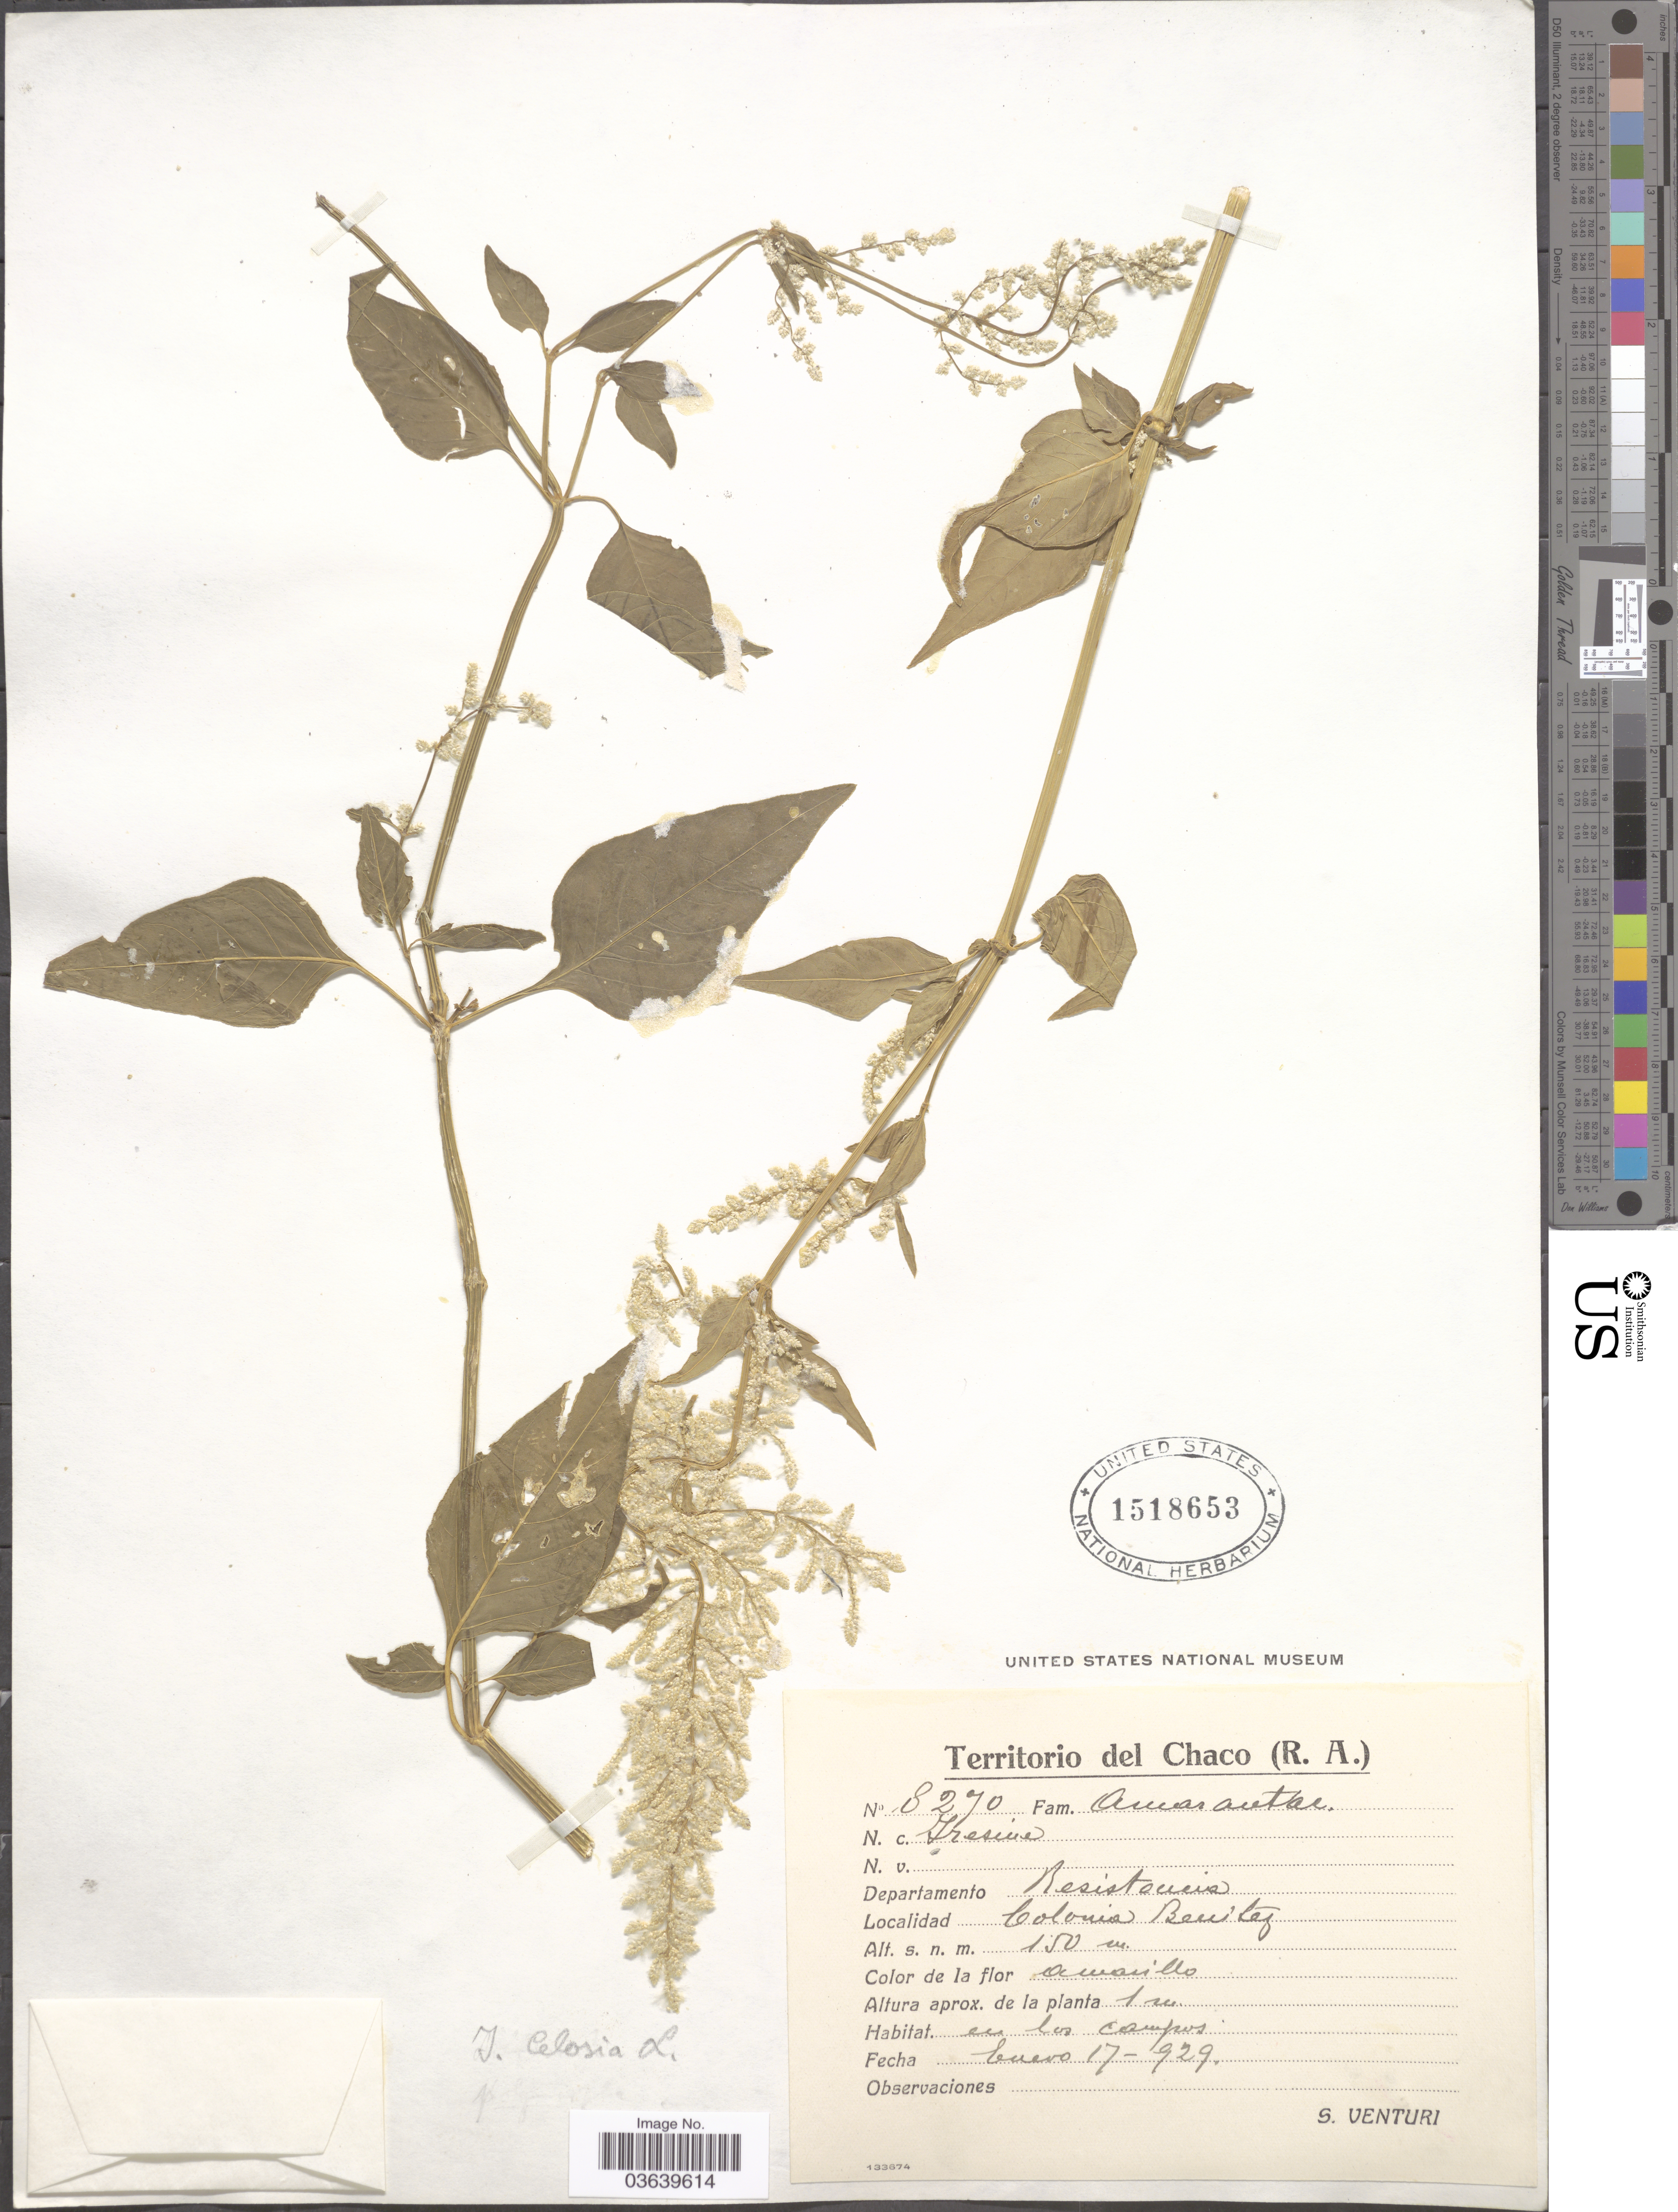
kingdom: Plantae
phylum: Tracheophyta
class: Magnoliopsida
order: Caryophyllales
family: Amaranthaceae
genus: Iresine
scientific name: Iresine diffusa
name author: Humb. & Bonpl. ex Willd.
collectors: S. Venturi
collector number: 8270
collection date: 1929-01-17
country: Argentina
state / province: Chaco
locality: Departamento Resistancia, Colonia Benitez, en los campos.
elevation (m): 150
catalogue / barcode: US 1518653